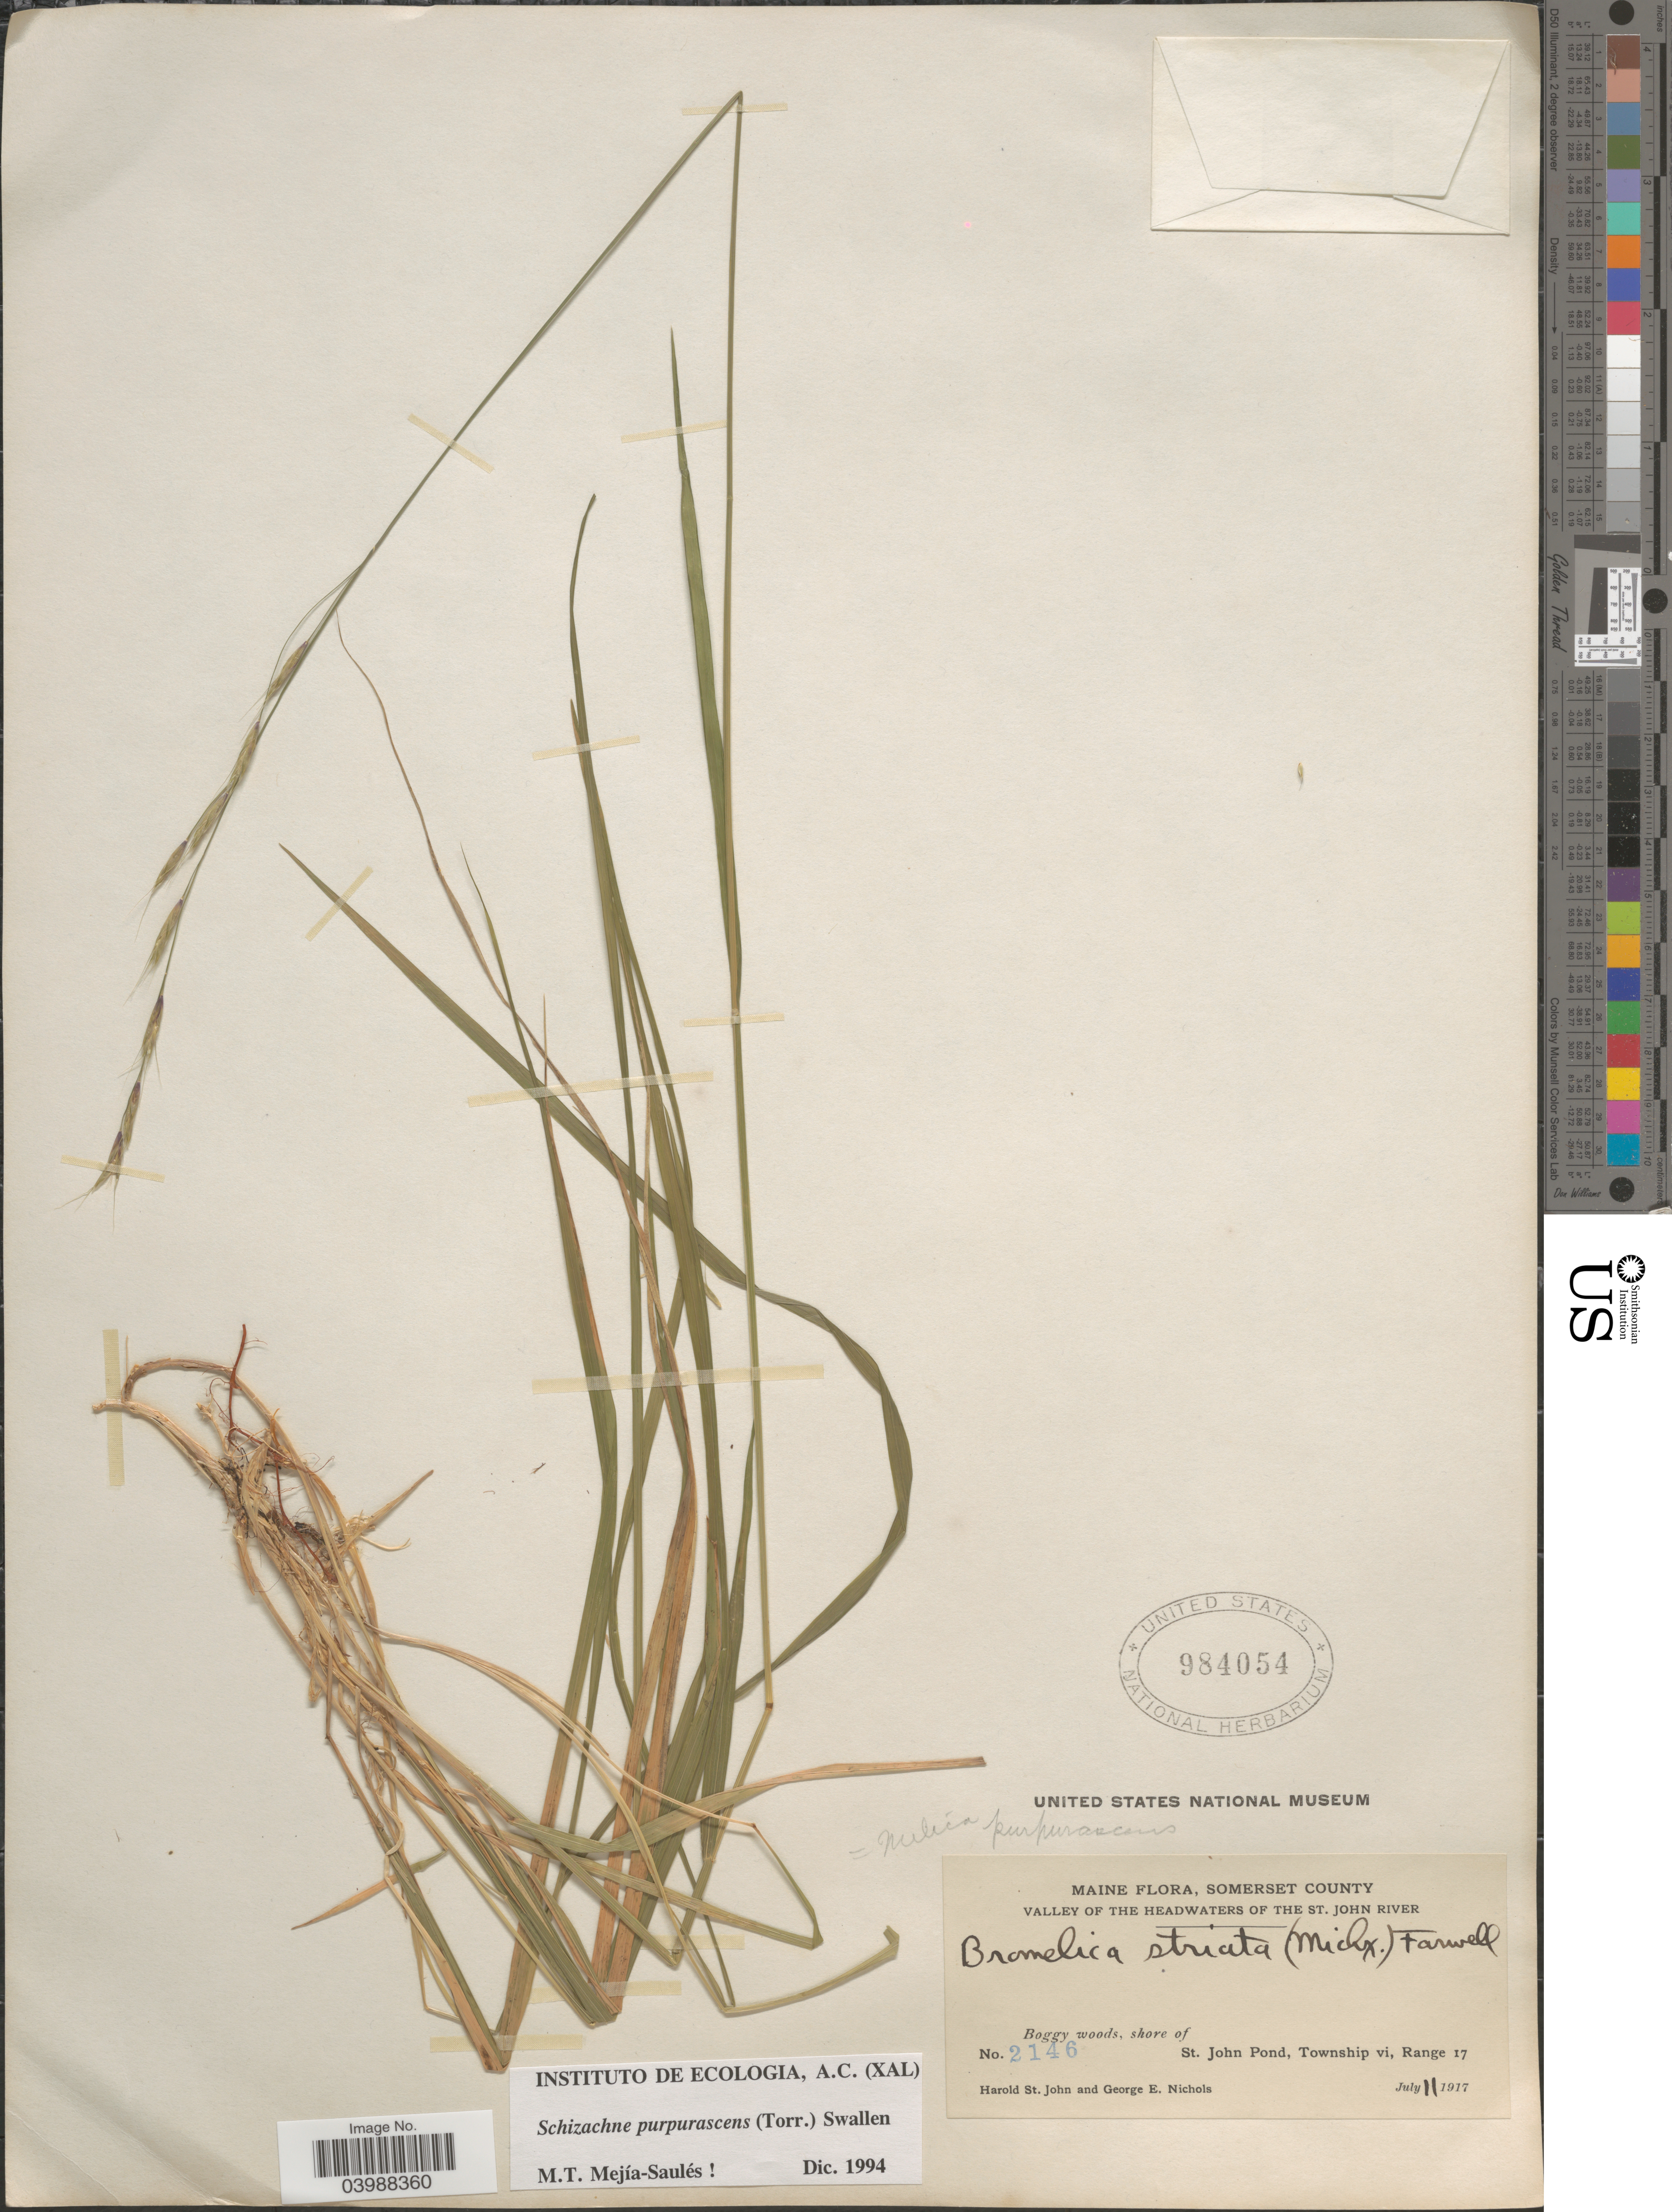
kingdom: Plantae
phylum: Tracheophyta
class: Liliopsida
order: Poales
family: Poaceae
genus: Schizachne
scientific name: Schizachne purpurascens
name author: (Torr.) Swallen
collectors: H. St. John & G. E. Nichols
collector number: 2146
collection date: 1917-07-11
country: United States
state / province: Maine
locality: Somerset County. Valley of the headwaters of the St. John River. Boggy woods, shore of St. John Pond, Township vi, Range 17.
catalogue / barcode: US 984054